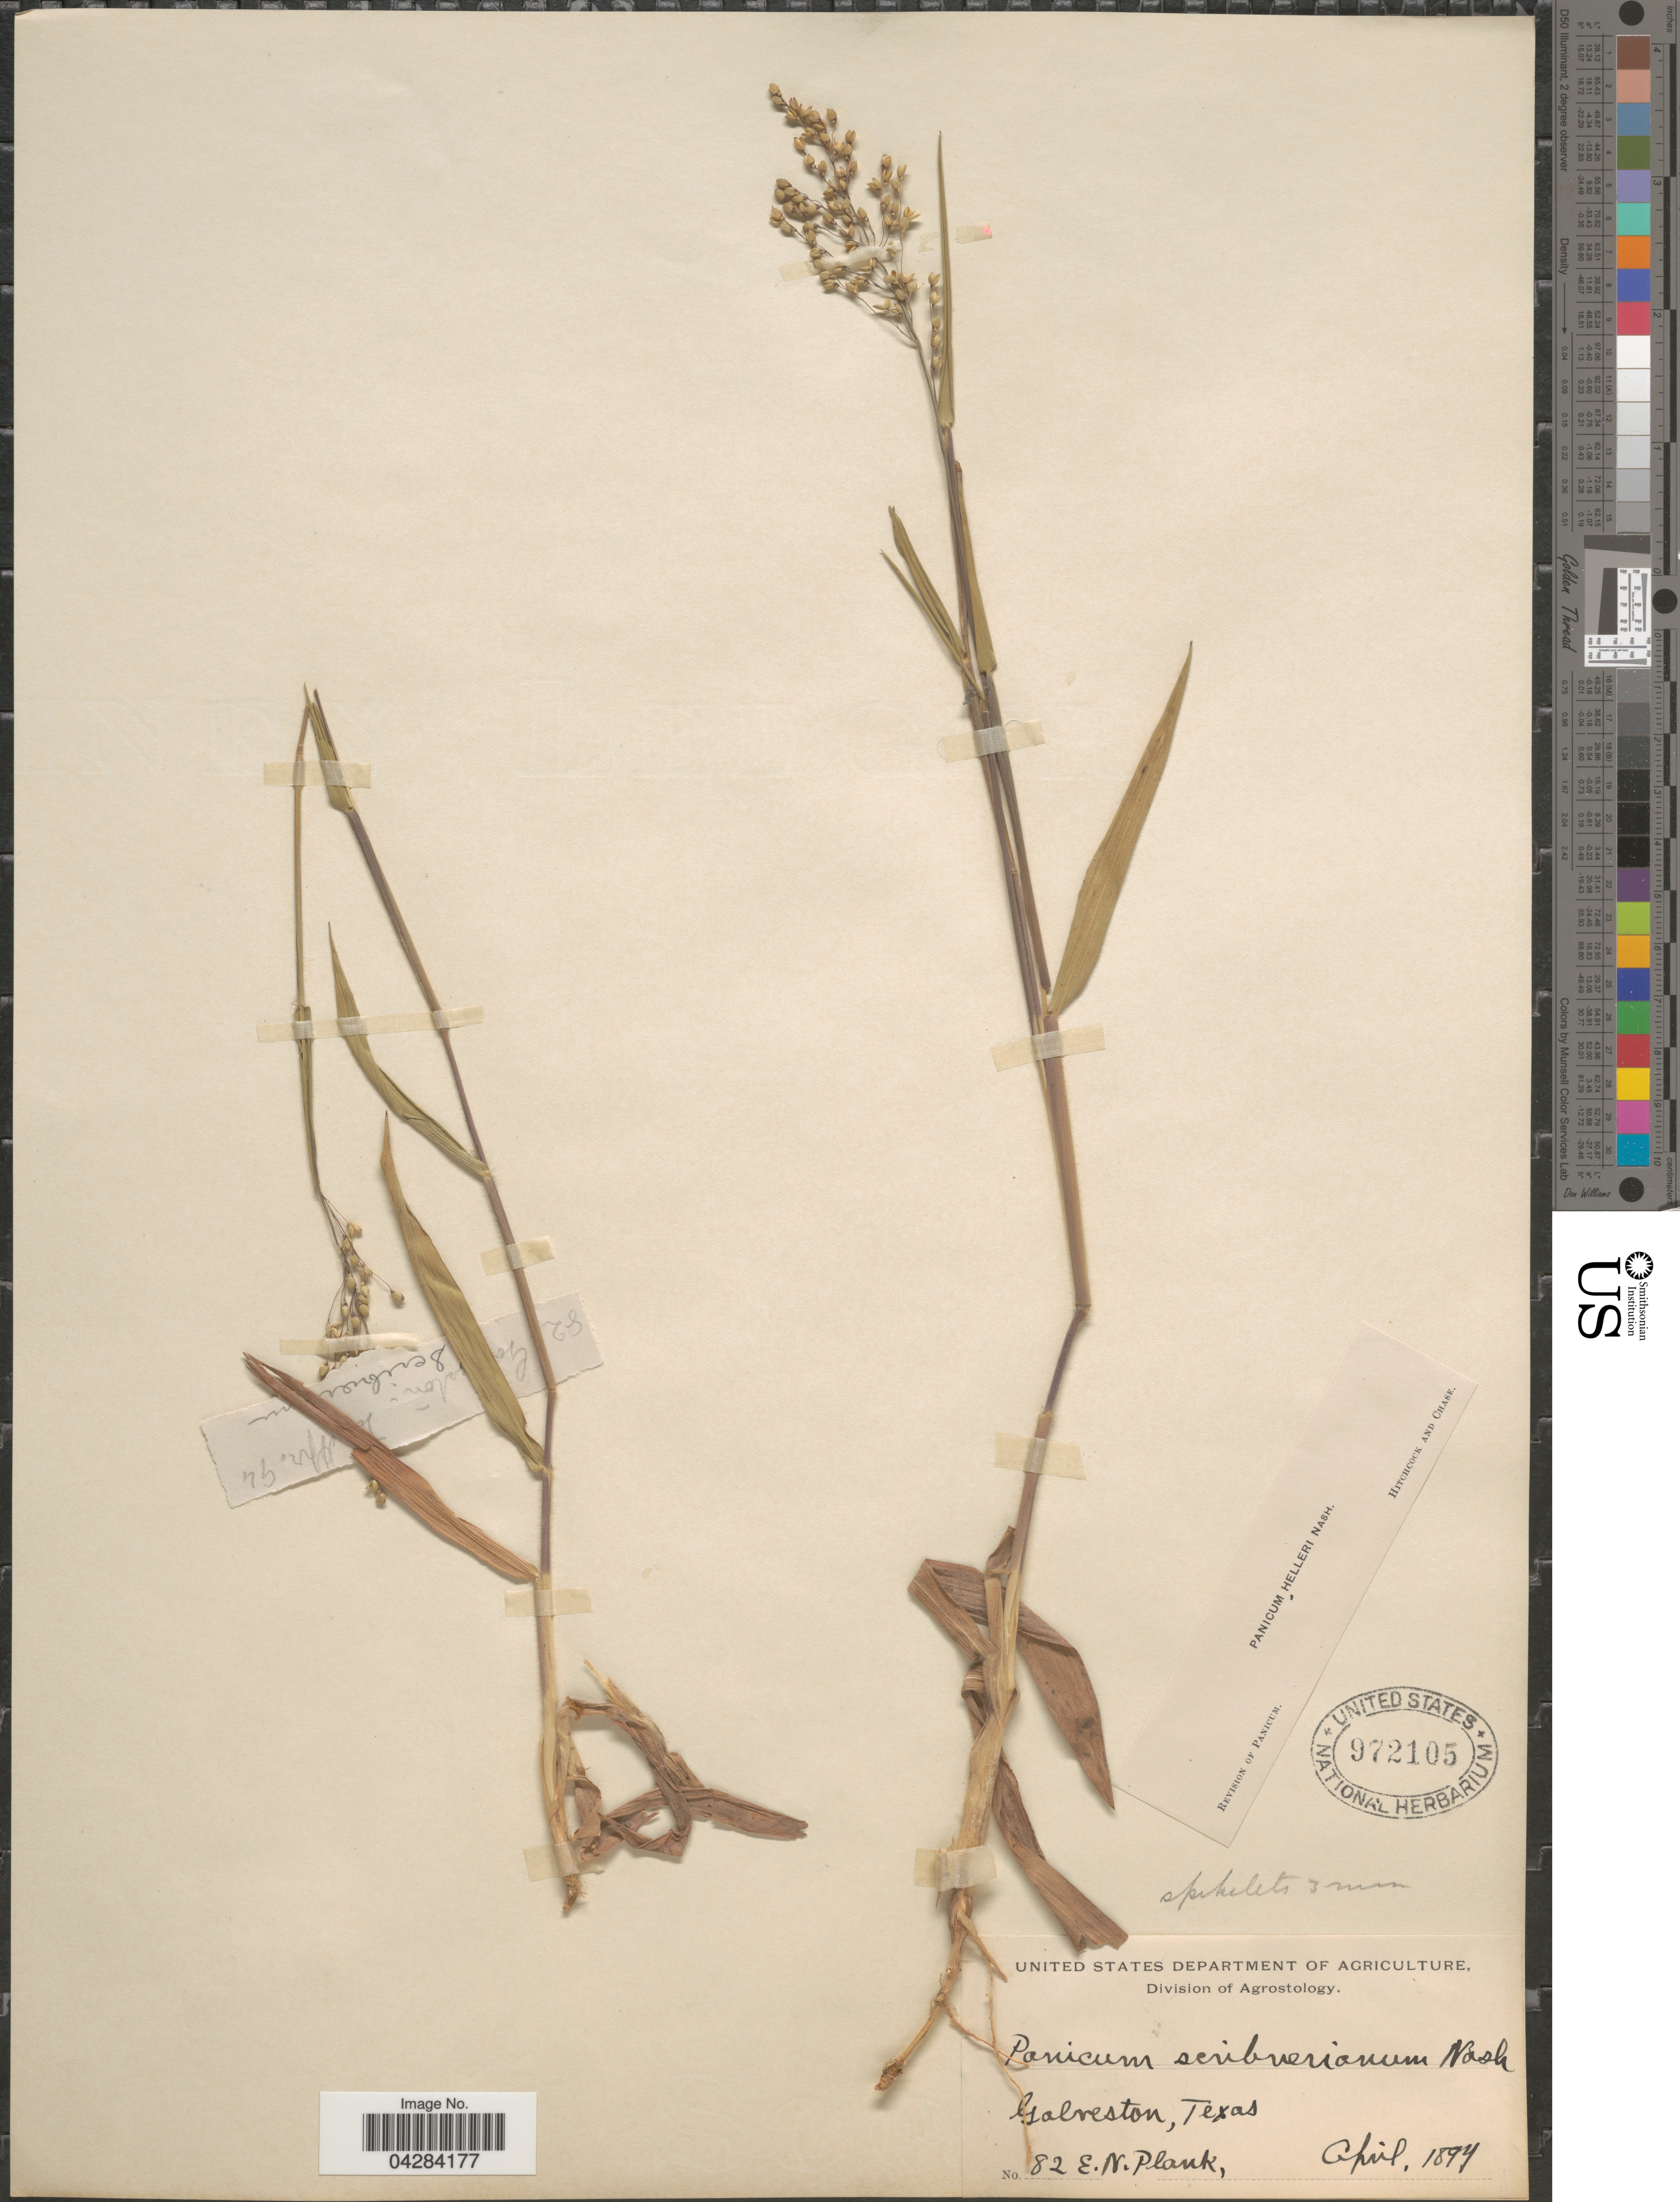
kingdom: Plantae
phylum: Tracheophyta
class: Liliopsida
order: Poales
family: Poaceae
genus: Dichanthelium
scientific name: Dichanthelium oligosanthes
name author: (Schult.) Gould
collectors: E. Plank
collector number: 82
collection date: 1894-04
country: United States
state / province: Texas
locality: Galveston.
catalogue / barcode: US 972105